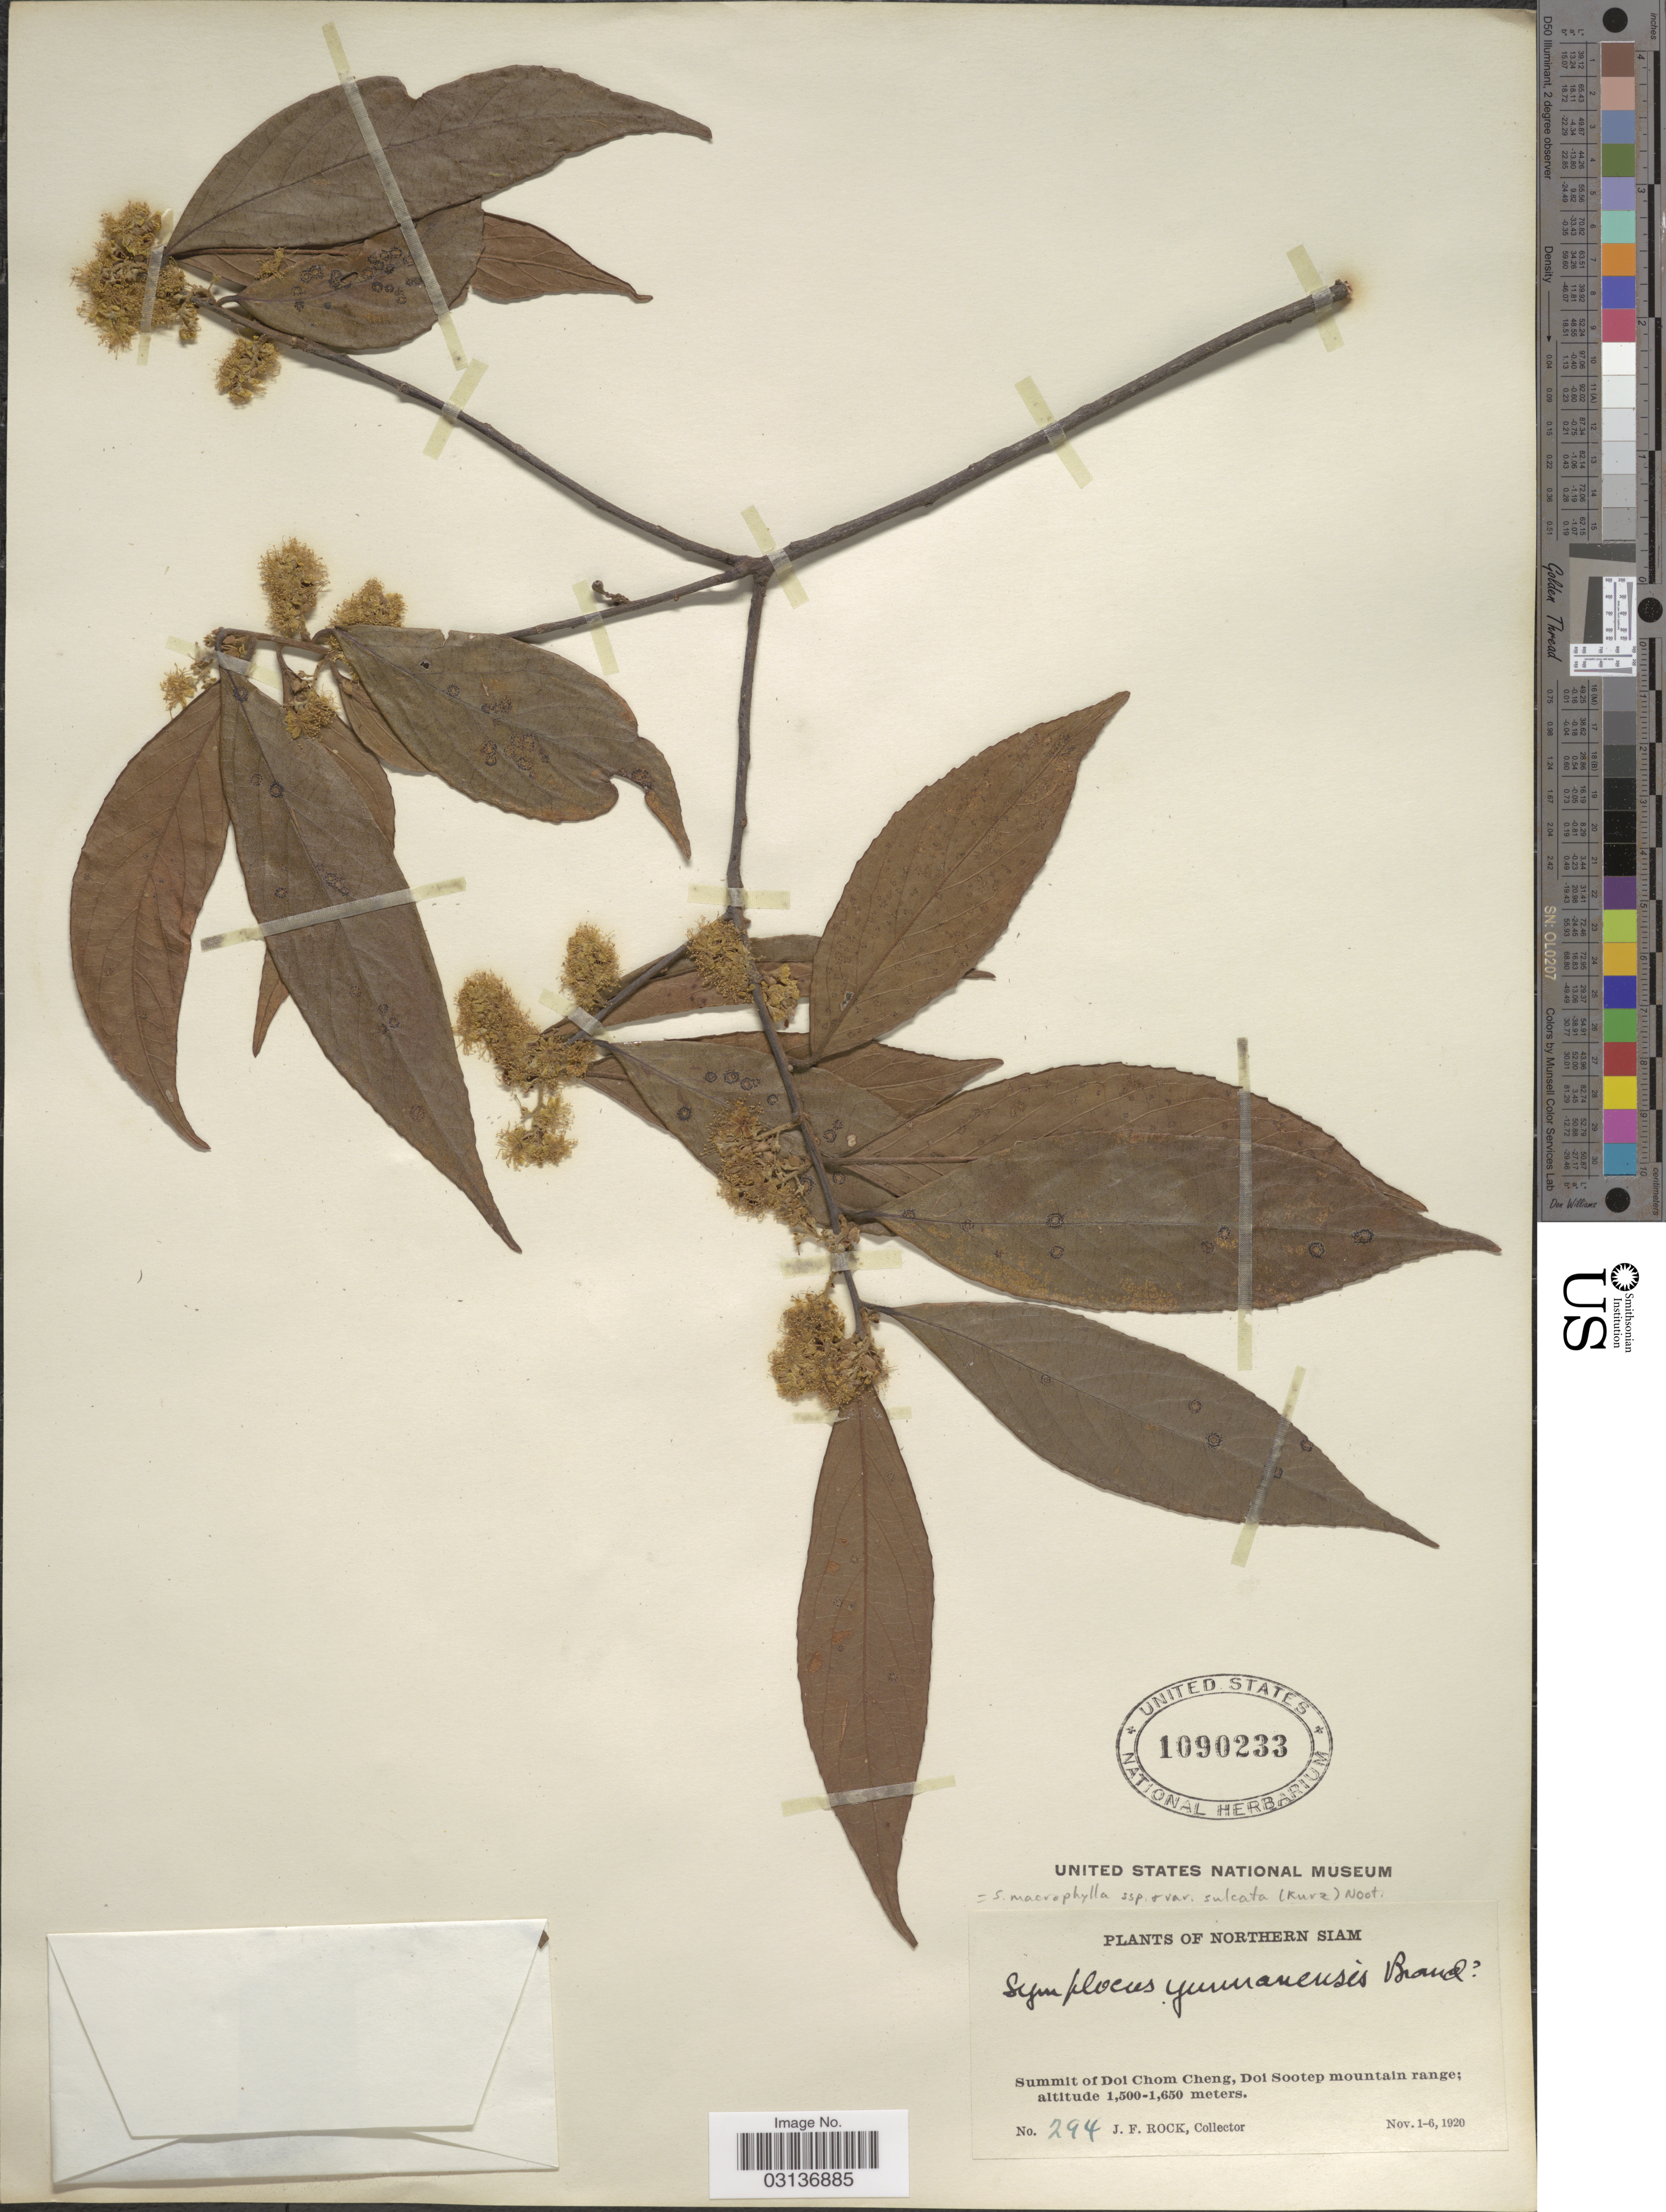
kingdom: Plantae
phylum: Tracheophyta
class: Magnoliopsida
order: Ericales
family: Symplocaceae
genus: Symplocos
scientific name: Symplocos macrophylla subsp. sulcata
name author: (Kurz) Noot.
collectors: J. Rock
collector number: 294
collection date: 1920-11-01/1920-11-06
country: Thailand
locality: Northern Siam. Summit of Doi Chom Cheng, Doi Sootep mountain range.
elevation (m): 1500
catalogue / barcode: US 1090233